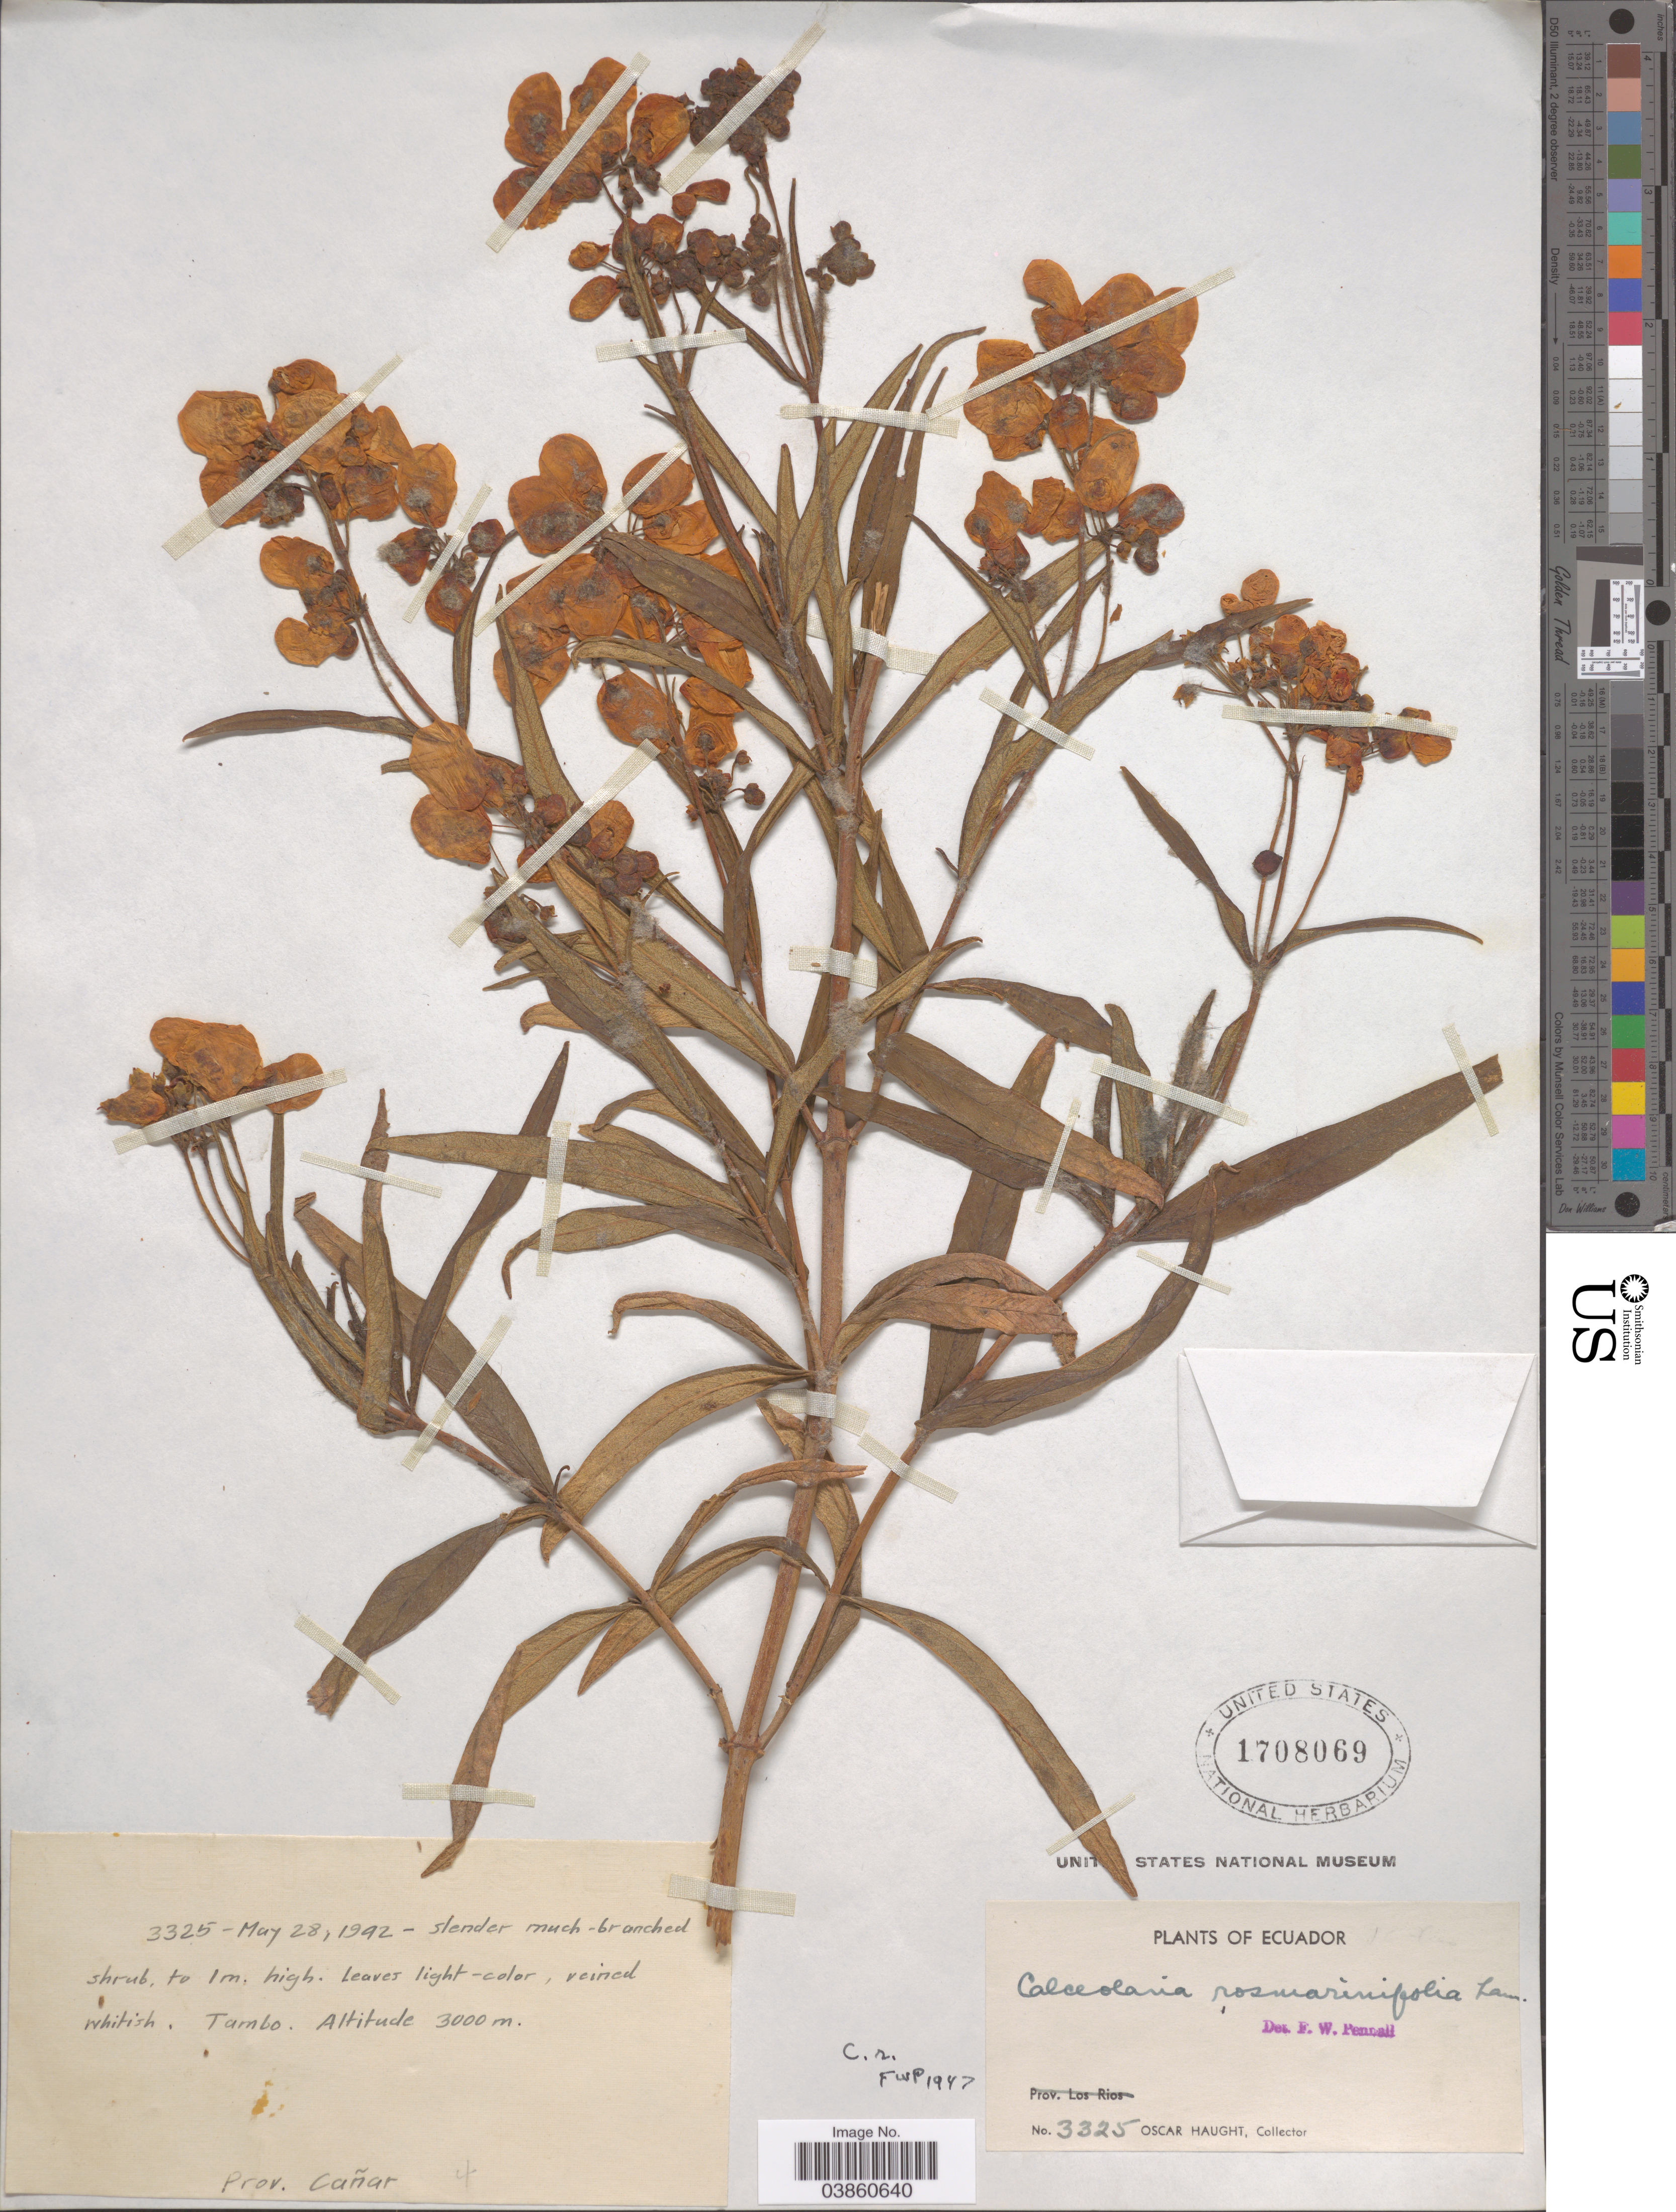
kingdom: Plantae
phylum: Tracheophyta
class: Magnoliopsida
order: Lamiales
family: Calceolariaceae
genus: Calceolaria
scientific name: Calceolaria rosmarinifolia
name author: Lam.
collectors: O. L. Haught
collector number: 3325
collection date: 1942-05-28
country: Ecuador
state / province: Cañar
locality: Tambo.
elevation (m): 3000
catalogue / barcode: US 1708069